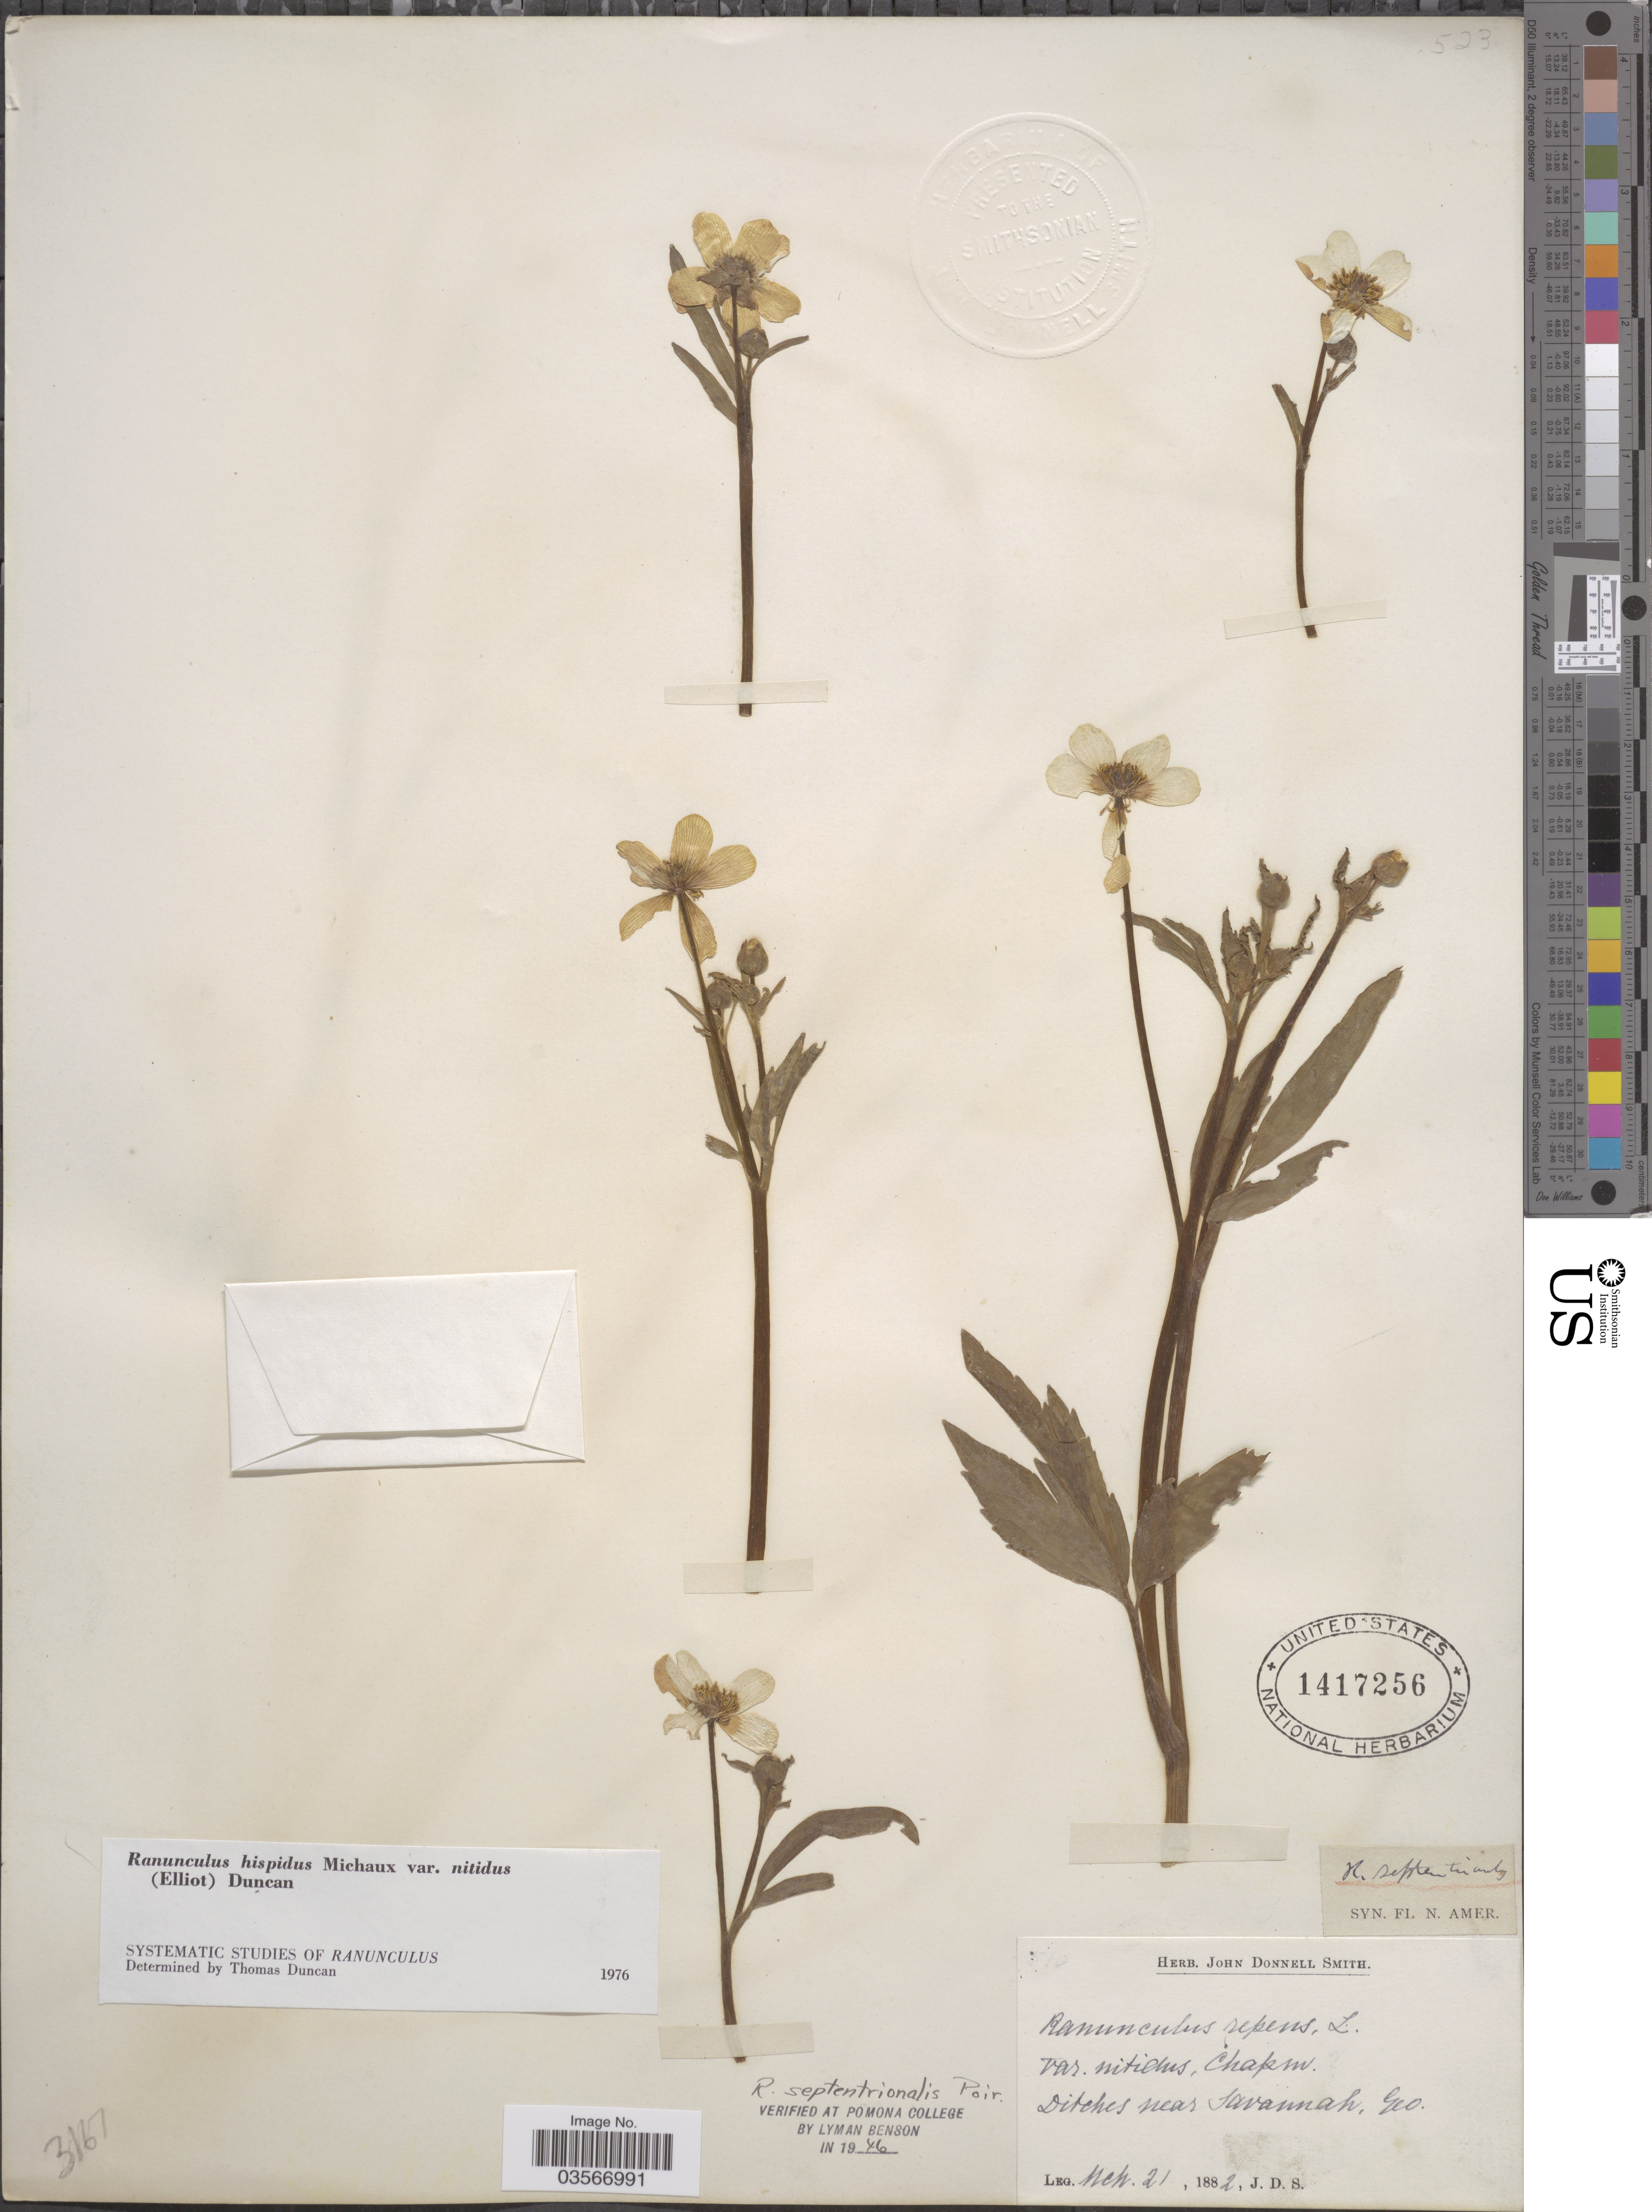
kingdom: Plantae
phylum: Tracheophyta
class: Magnoliopsida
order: Ranunculales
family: Ranunculaceae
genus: Ranunculus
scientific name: Ranunculus hispidus var. nitidus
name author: (Chapm.) T. Duncan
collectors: J. Donnell Smith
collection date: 1882-03-21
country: United States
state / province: Georgia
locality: Ditches near Savannah.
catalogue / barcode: US 1417256